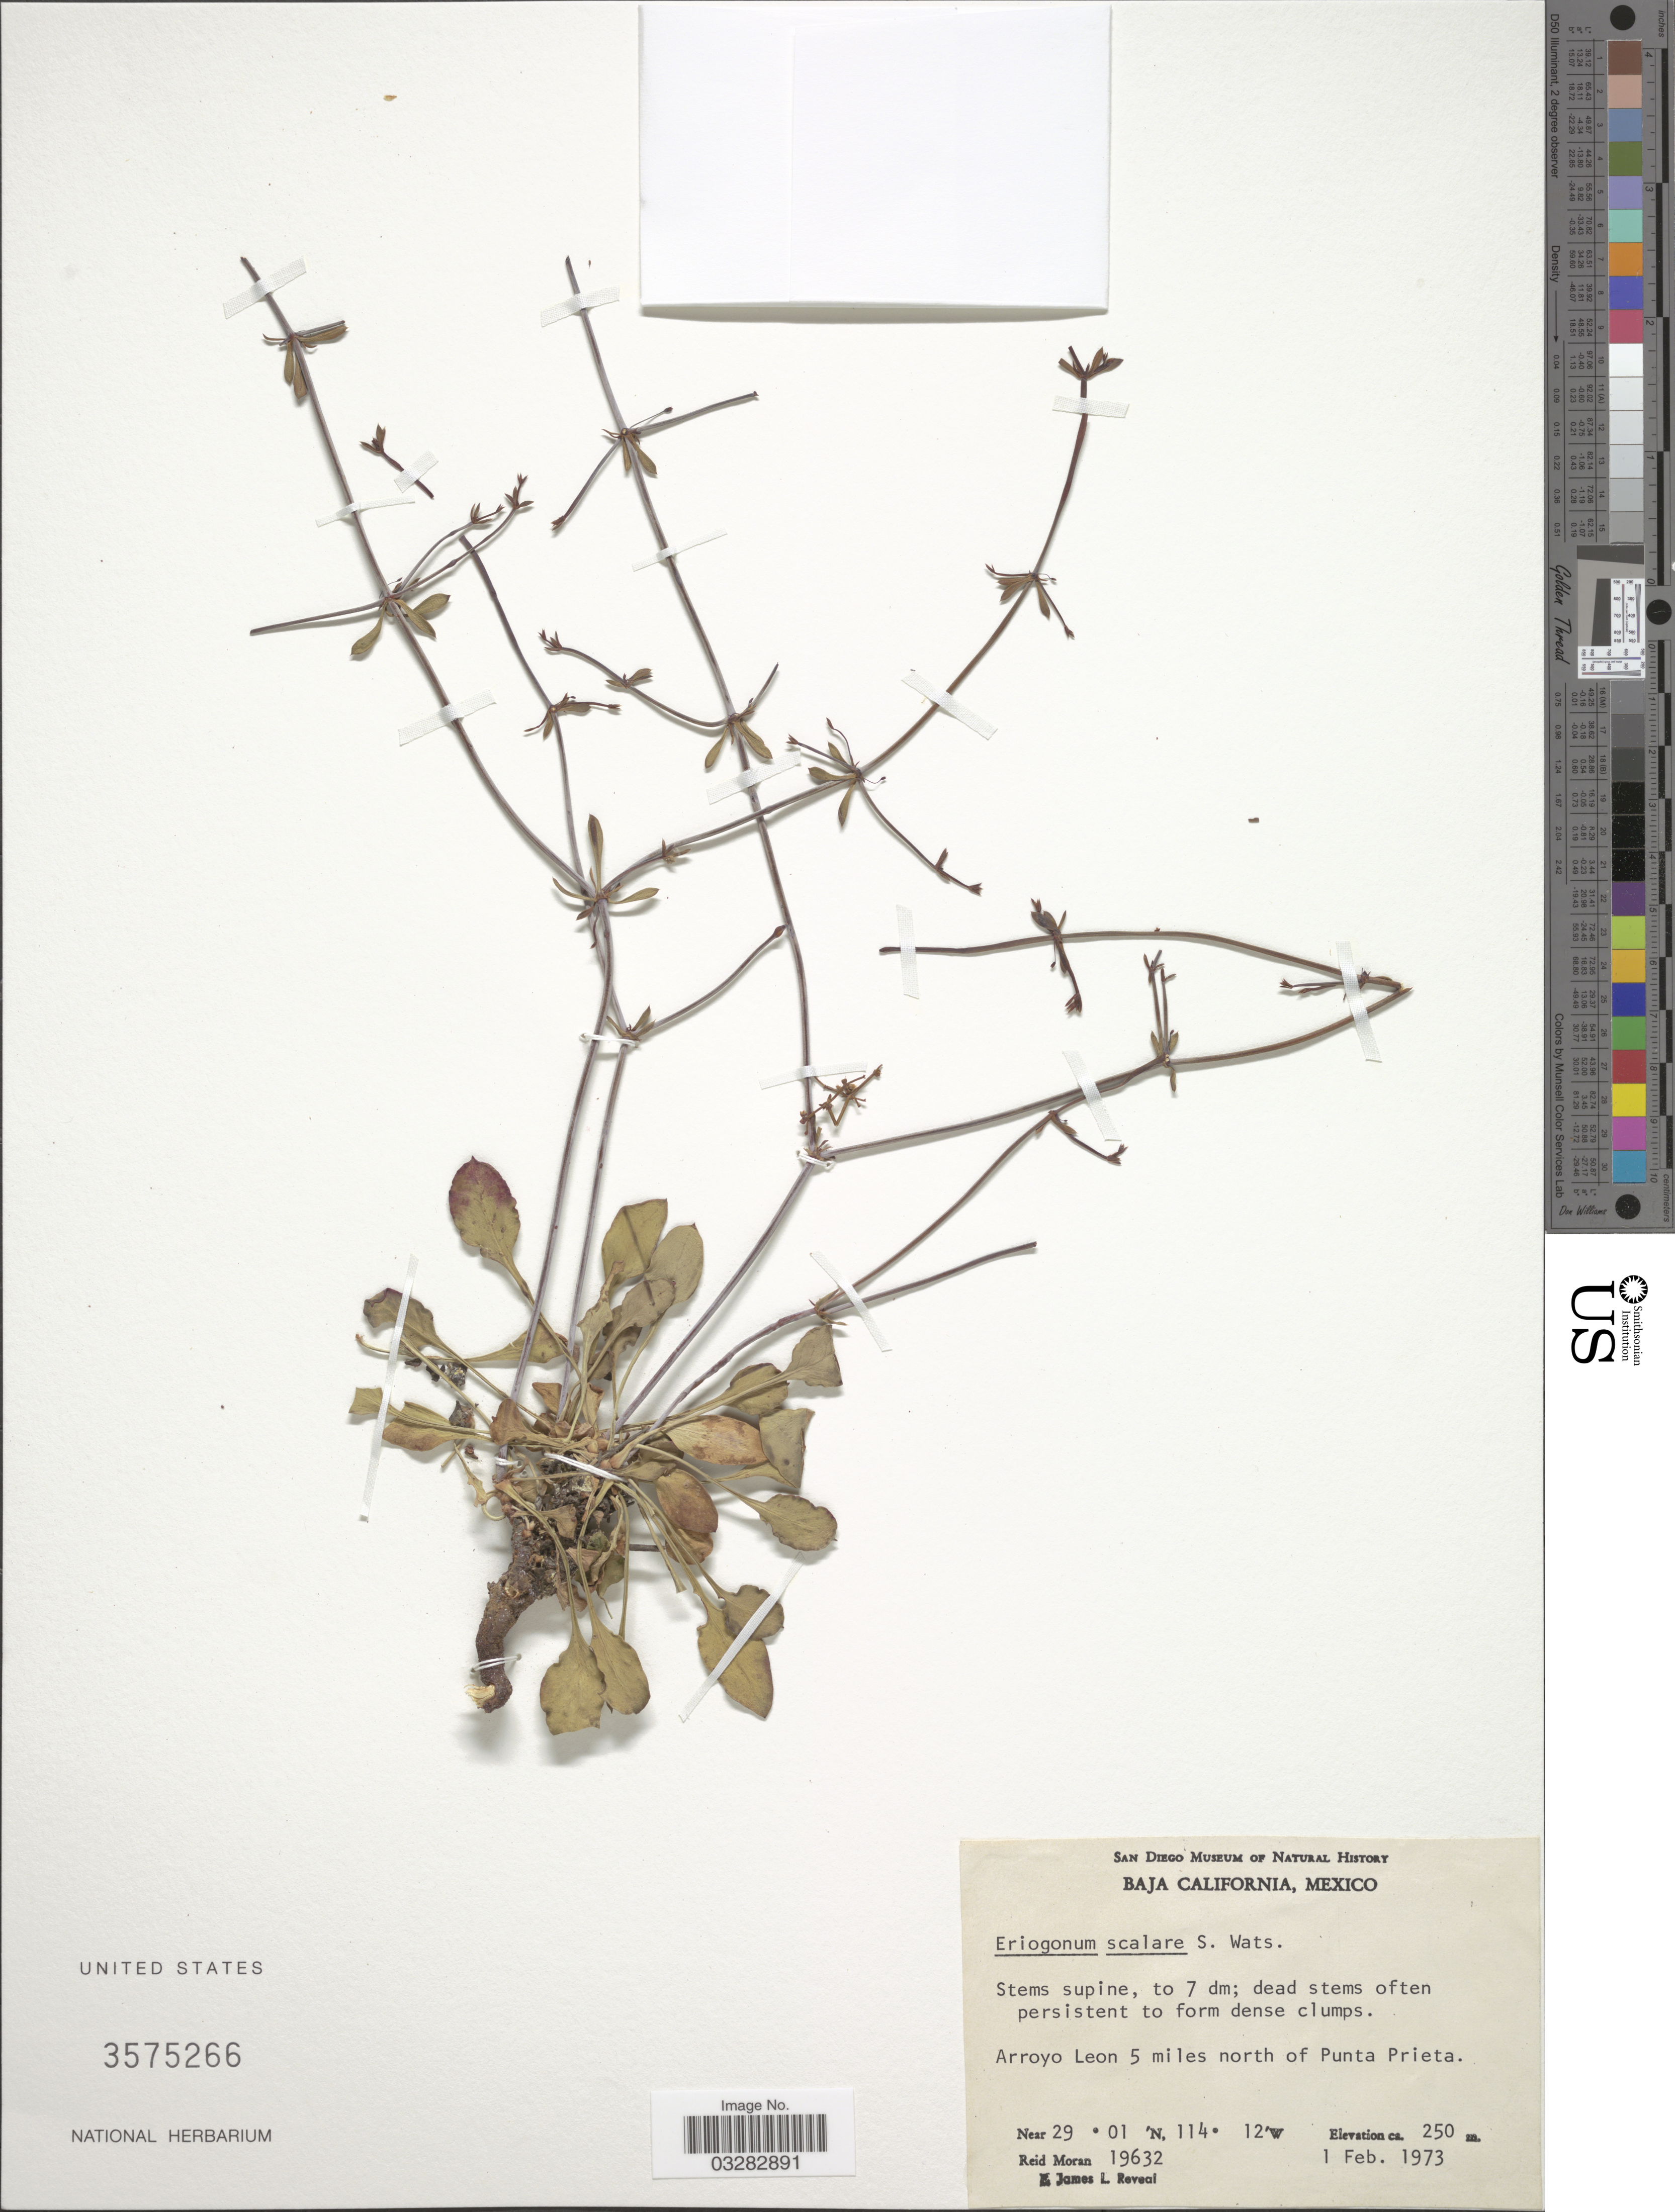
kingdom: Plantae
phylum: Tracheophyta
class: Magnoliopsida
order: Caryophyllales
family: Polygonaceae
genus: Eriogonum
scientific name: Eriogonum scalare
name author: S. Watson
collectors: R. V. Moran & J. L. Reveal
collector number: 19632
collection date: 1973-02-01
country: Mexico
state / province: Baja California Norte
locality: Arroyo Leon 5 miles north of Punta Prieta.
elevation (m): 250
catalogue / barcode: US 3575266